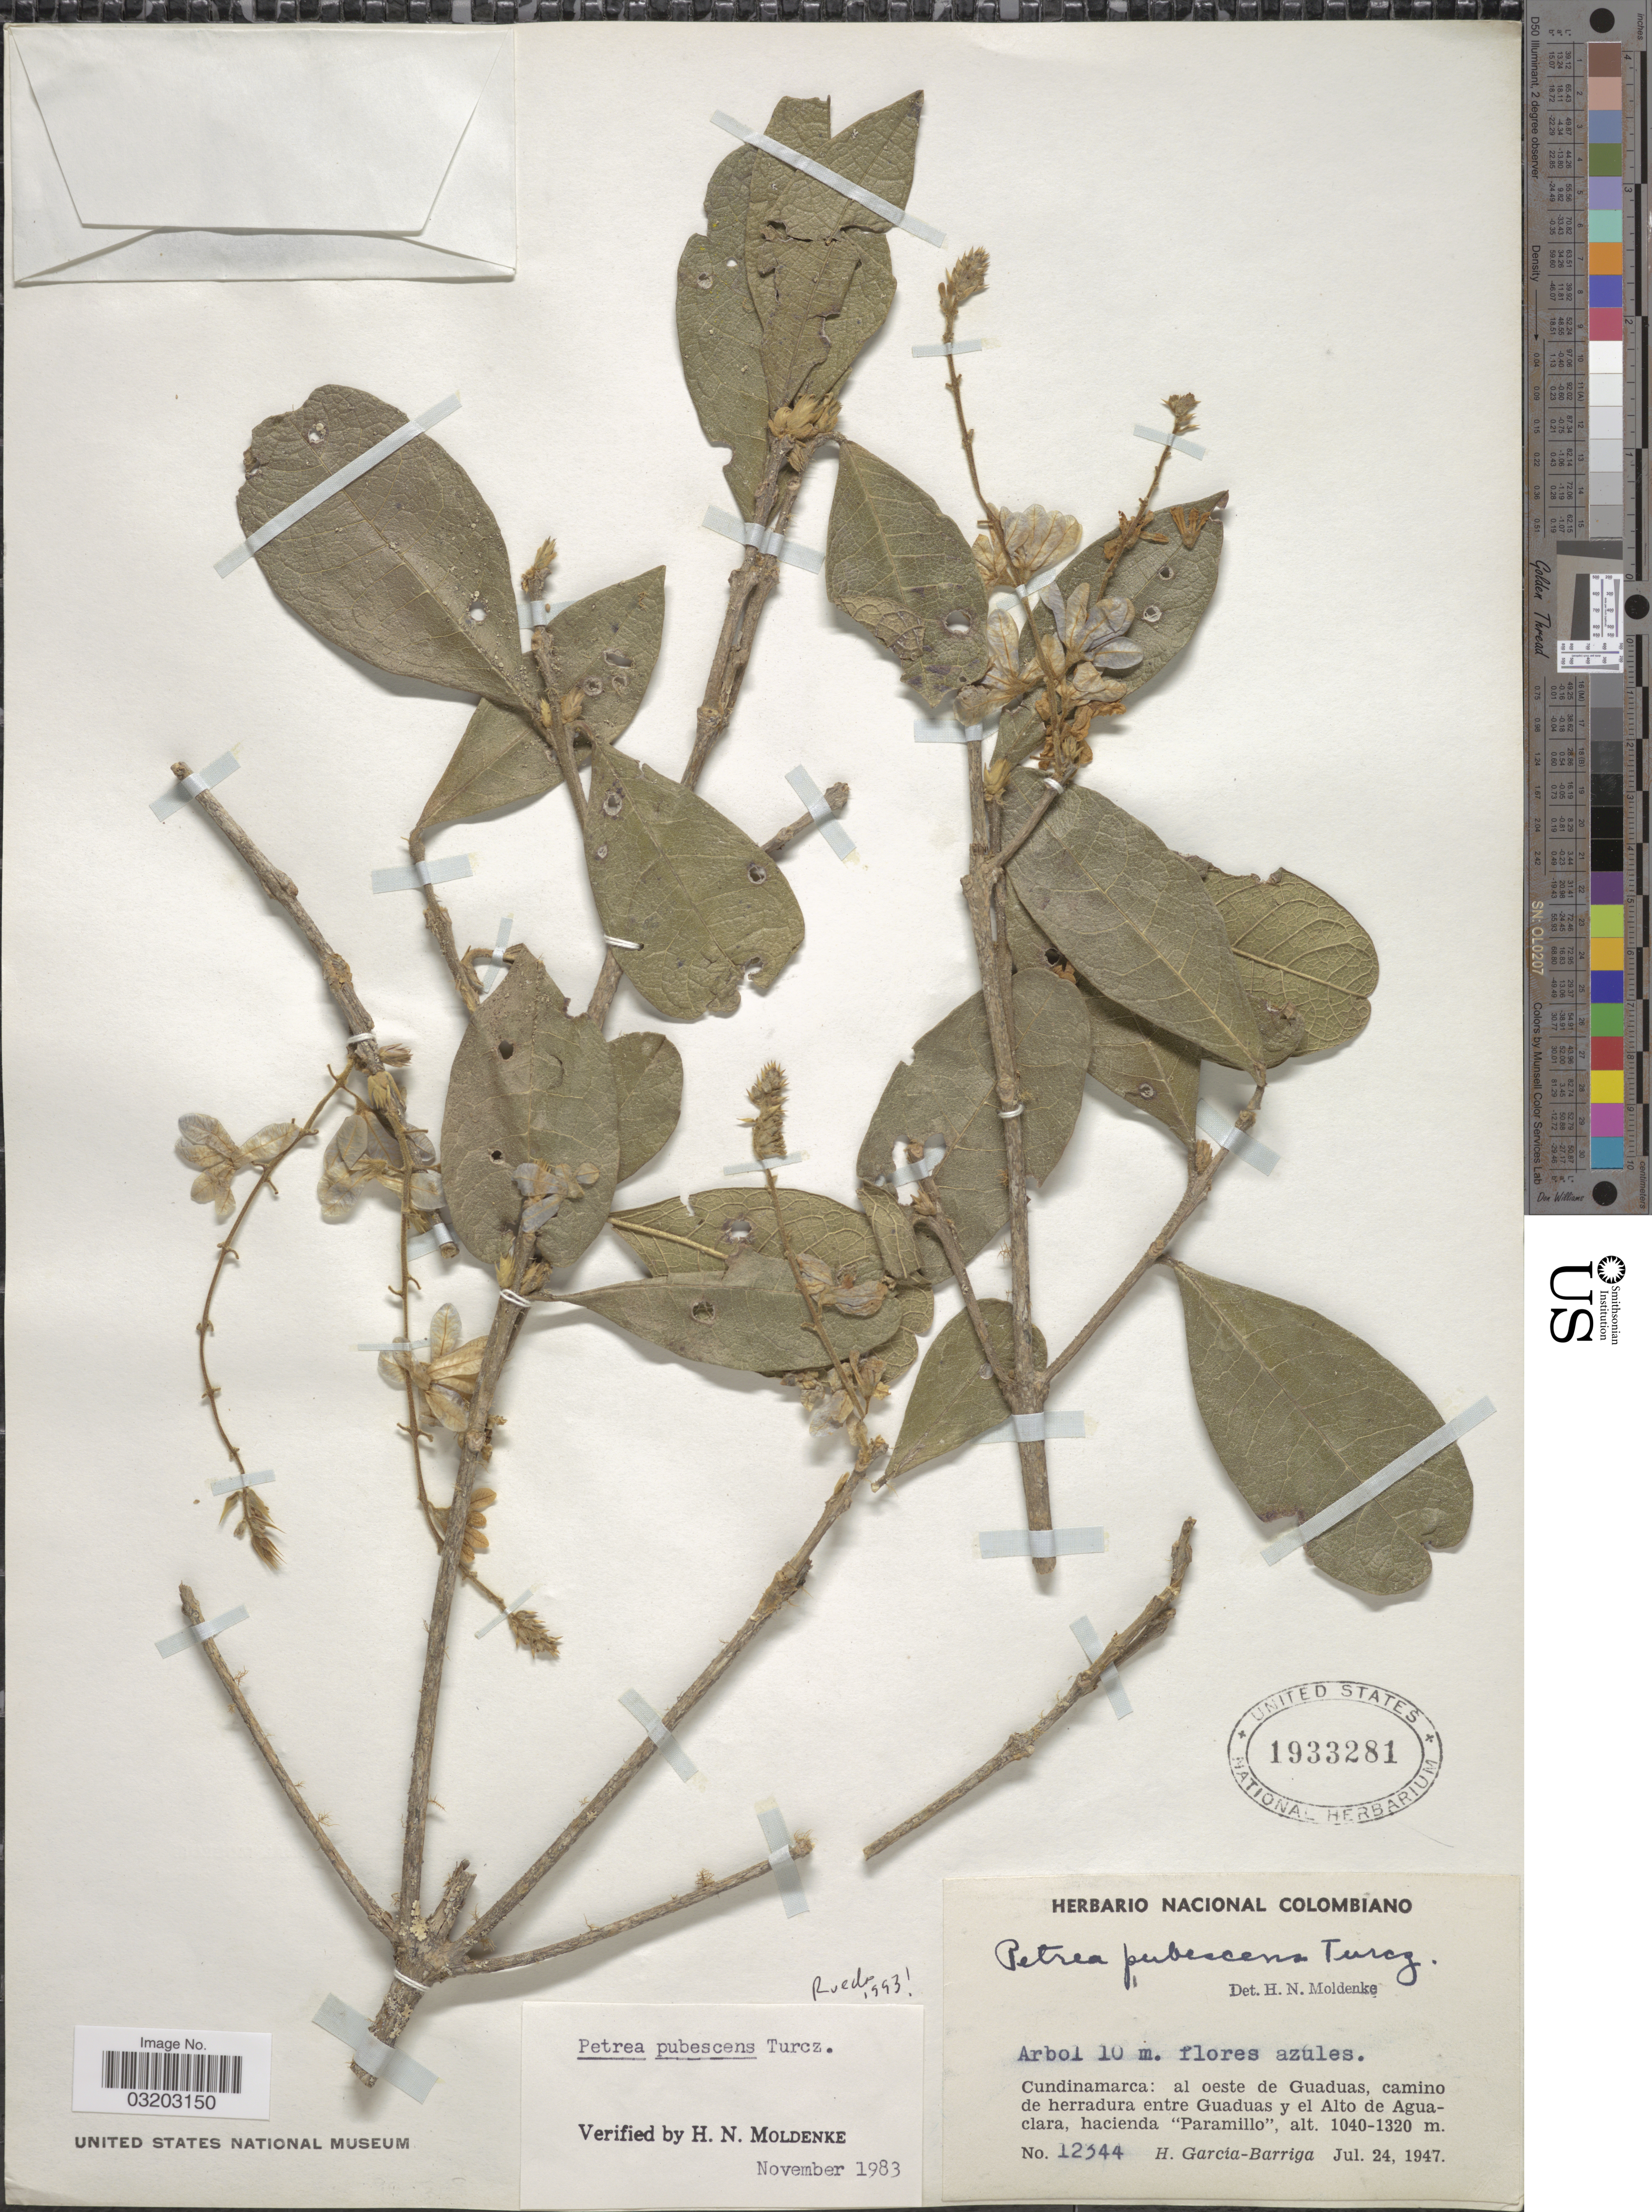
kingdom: Plantae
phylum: Tracheophyta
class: Magnoliopsida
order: Lamiales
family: Verbenaceae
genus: Petrea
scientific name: Petrea pubescens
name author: Turcz.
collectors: H. García Barriga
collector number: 12344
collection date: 1947-07-24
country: Colombia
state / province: Cundinamarca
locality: Al oeste de Guaduas, camino de herradura entre Guaduas y el Alto de Aguaclara, hacienda "Paramillo".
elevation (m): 1040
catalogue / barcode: US 1933281